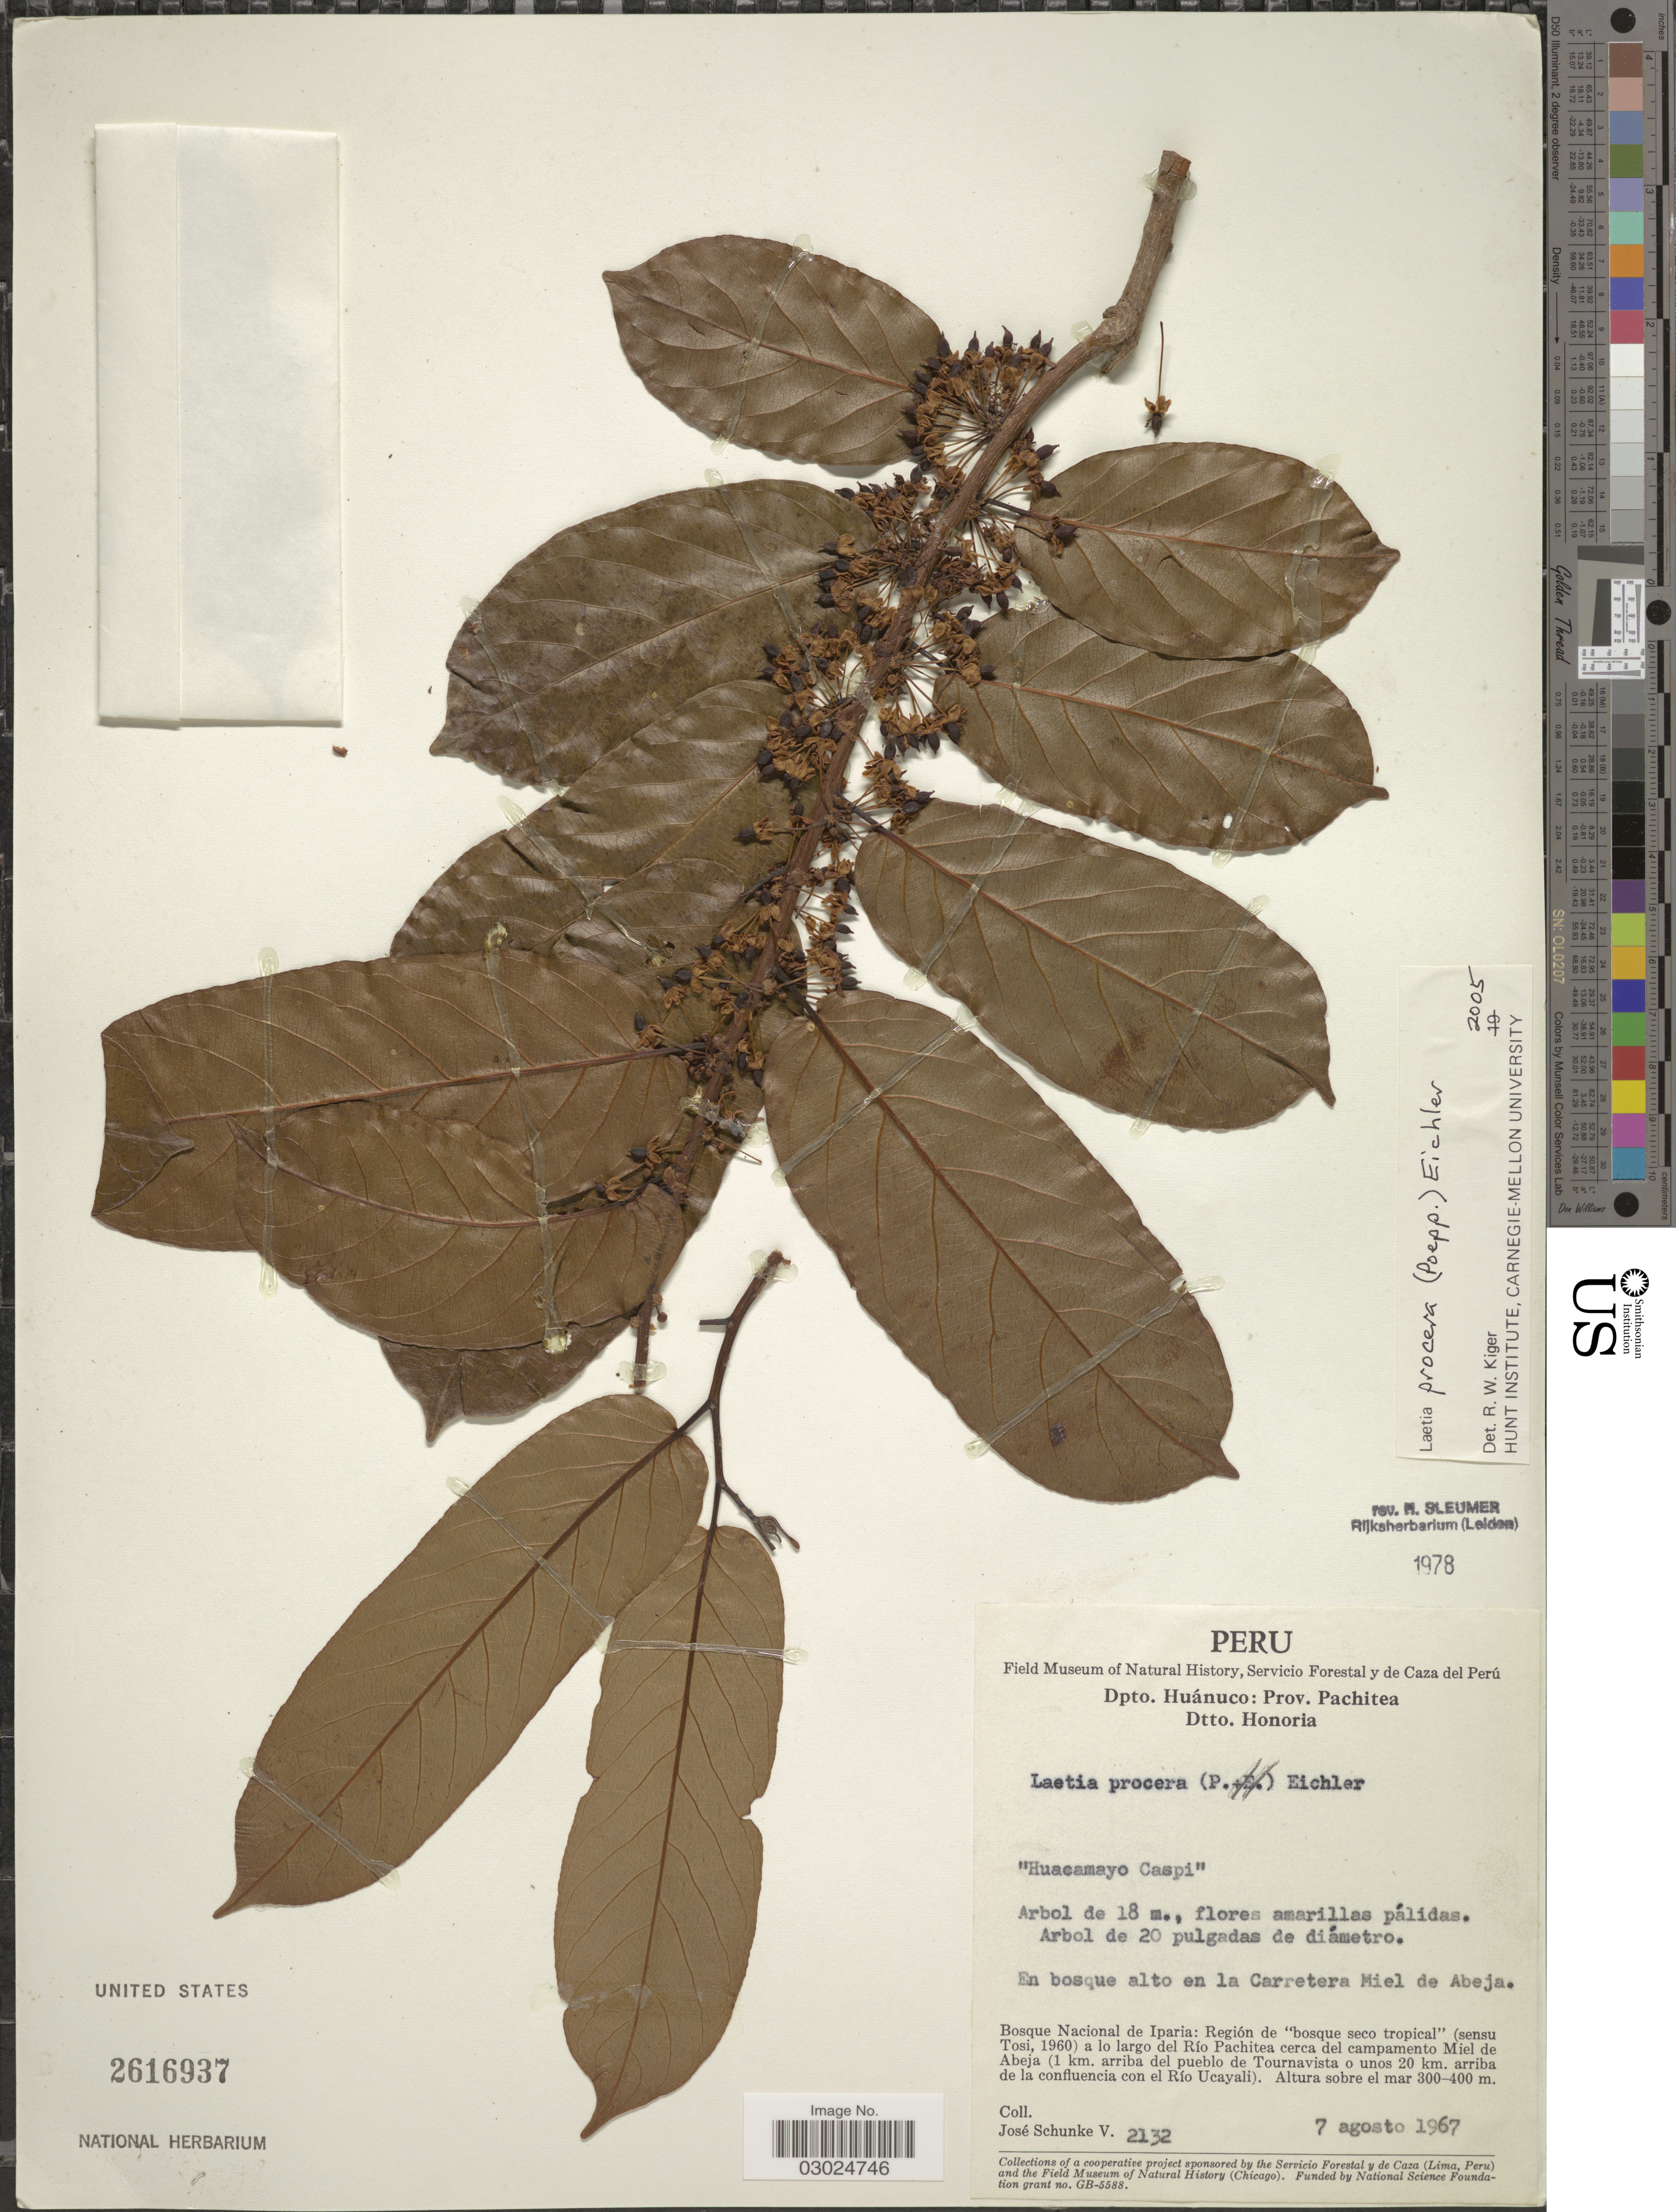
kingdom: Plantae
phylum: Tracheophyta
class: Magnoliopsida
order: Malpighiales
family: Salicaceae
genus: Laetia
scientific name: Laetia procera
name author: (Poepp.) Eichler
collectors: J. Schunke Vigo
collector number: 2132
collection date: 1967-08-07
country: Peru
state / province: Huánuco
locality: Dpto. Huánuco: Prov. Pachitea, Dtto. Honoria. Bosque Nacional de Iparia: Región de "bosque seco tropical" (sensu Tosi, 1960) a lo largo del Río Pachitea cerca del campamento Miel de Abeja (1 km. arriba del pueblo de Tournavista o unos 20 km. arriba de la confluencia con el Río Ucayali).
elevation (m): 300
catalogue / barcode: US 2616937